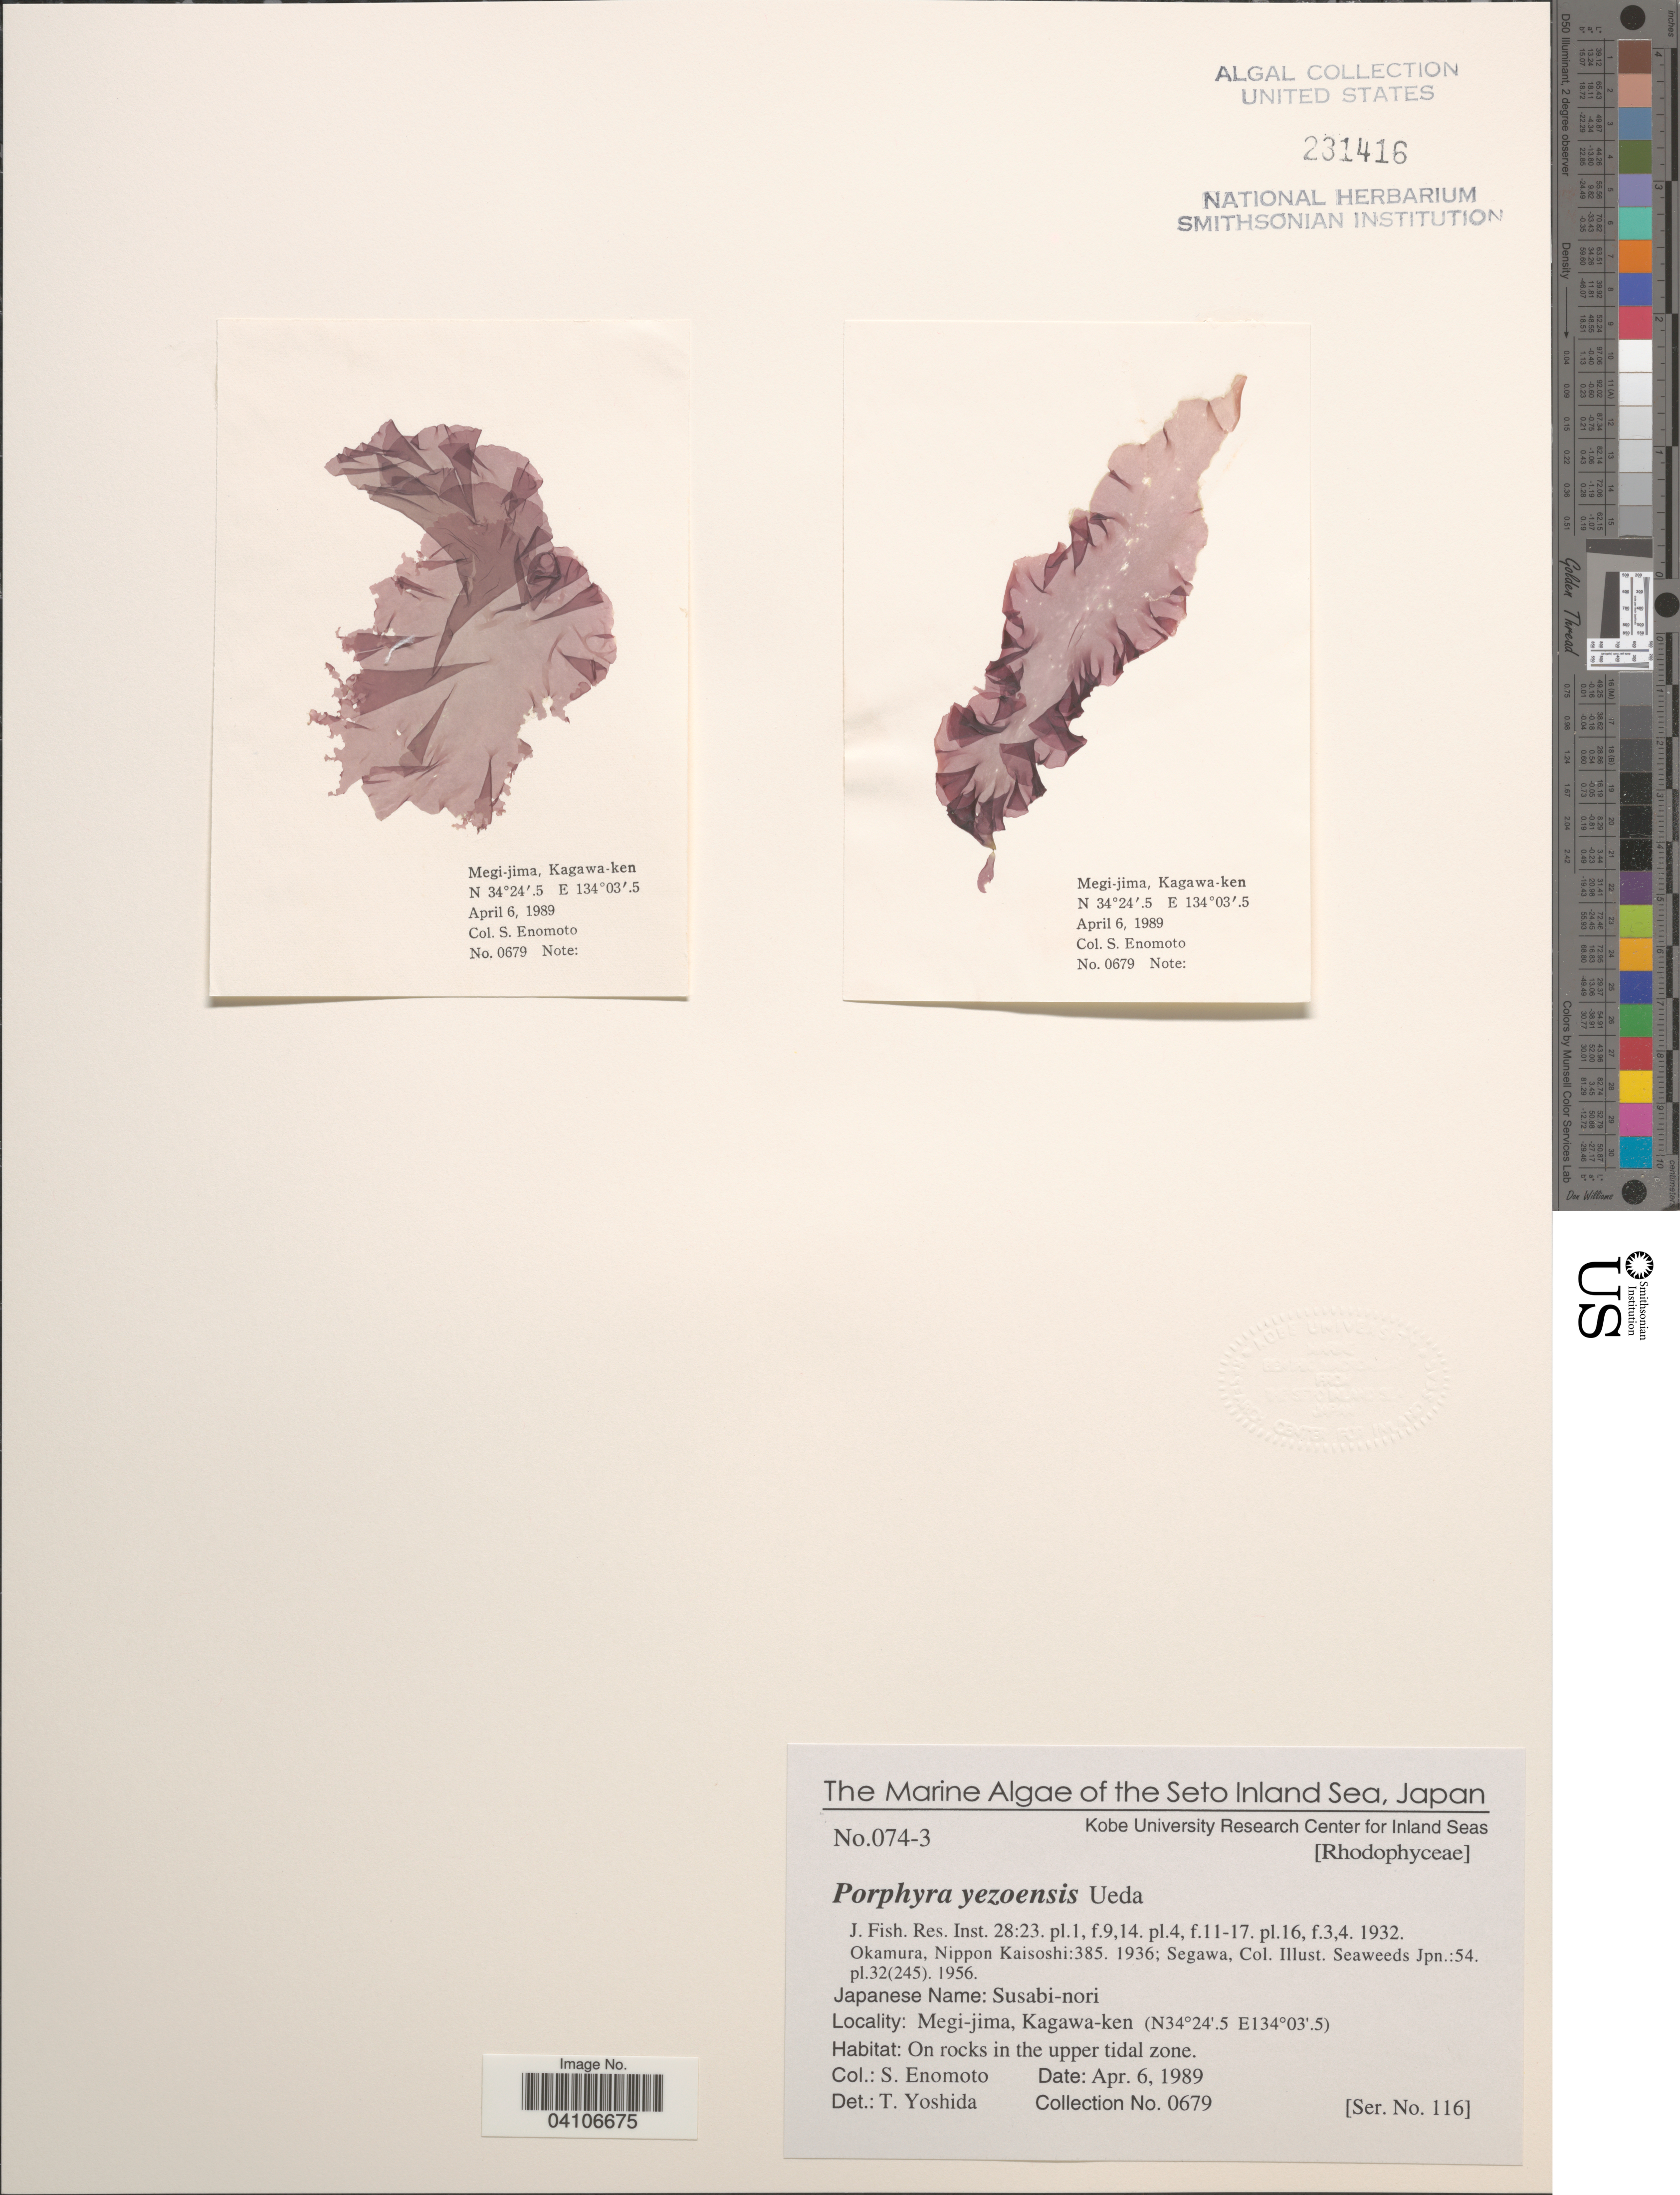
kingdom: Plantae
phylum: Rhodophyta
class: Bangiophyceae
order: Bangiales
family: Bangiaceae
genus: Pyropia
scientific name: Pyropia yezoensis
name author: (Ueda) M.S. Hwang & H. G. Choi in J.E. Sutherl. et al.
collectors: S. Enomoto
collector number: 0679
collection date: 1989-04-06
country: Japan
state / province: Kagawa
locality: The Seto Inland Sea. Megi-jima, Kagawa-ken.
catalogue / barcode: US 231416